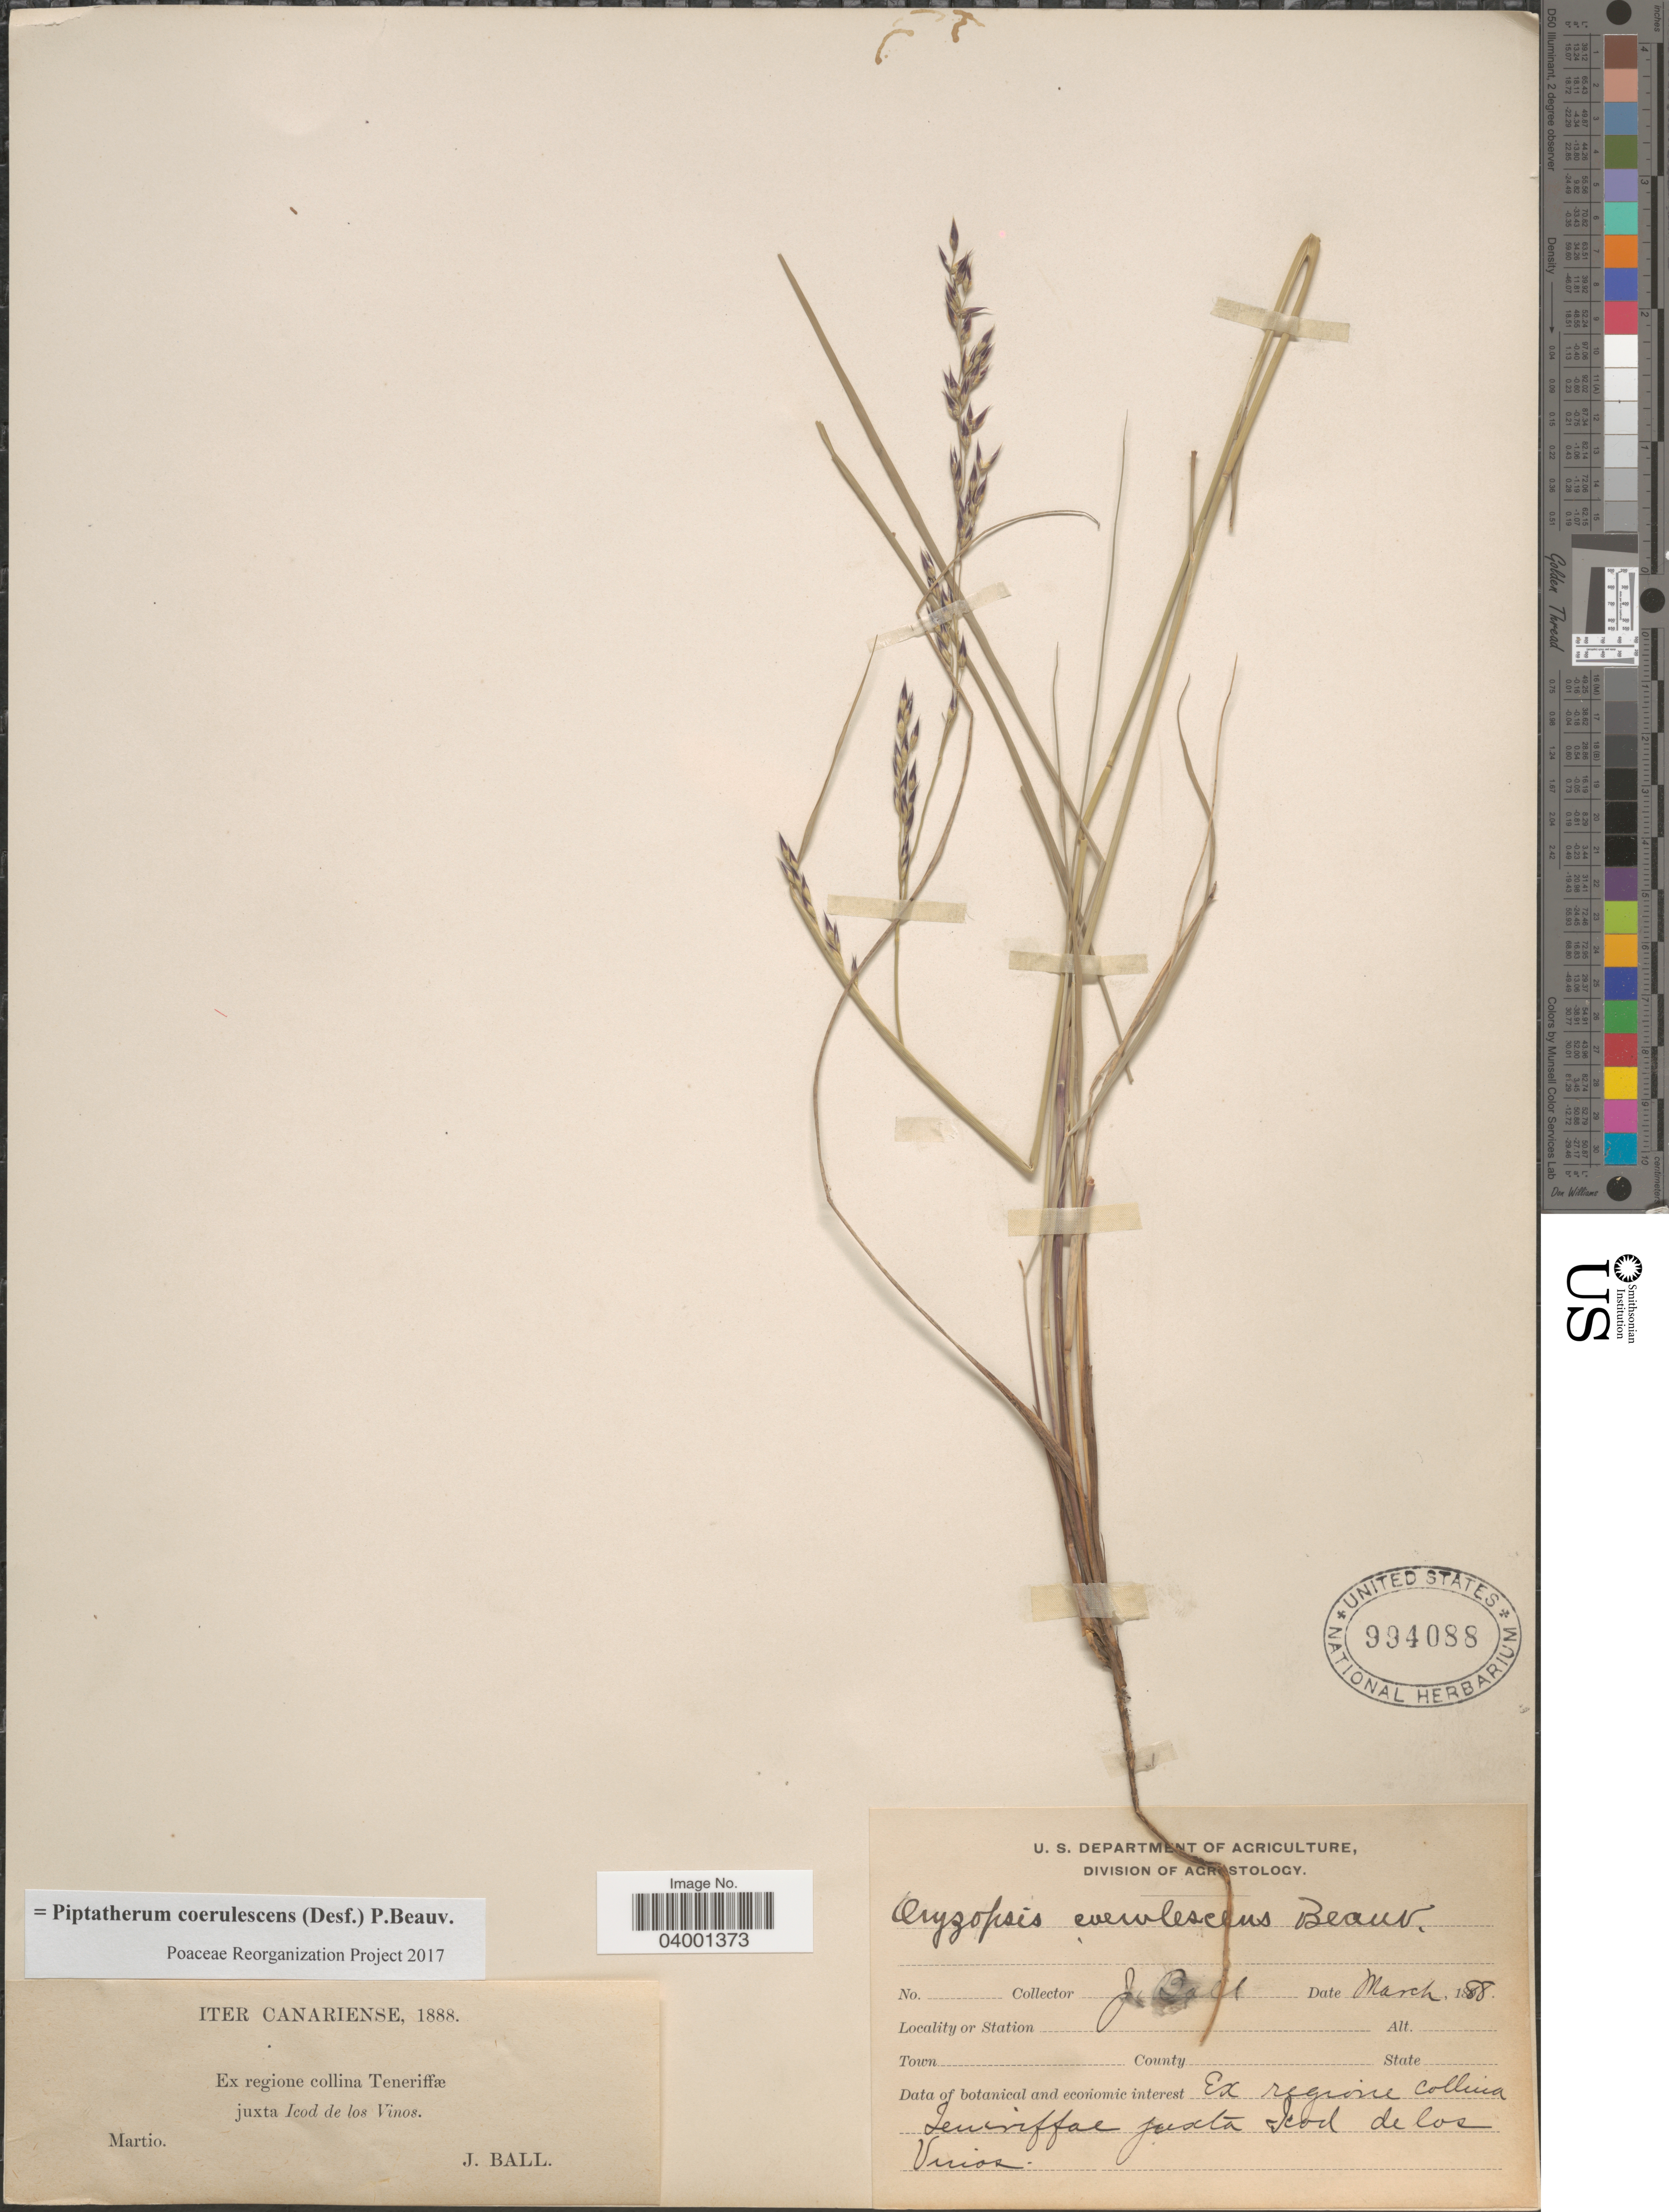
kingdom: Plantae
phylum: Tracheophyta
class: Liliopsida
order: Poales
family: Poaceae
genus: Piptatherum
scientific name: Piptatherum coerulescens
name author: (Desf.) P. Beauv.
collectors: J. Ball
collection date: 1888-03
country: Spain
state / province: Canarias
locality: Iter Canariense. Ex regione collina Teneriffæ juxta Icod de los Vinos.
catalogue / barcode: US 994088